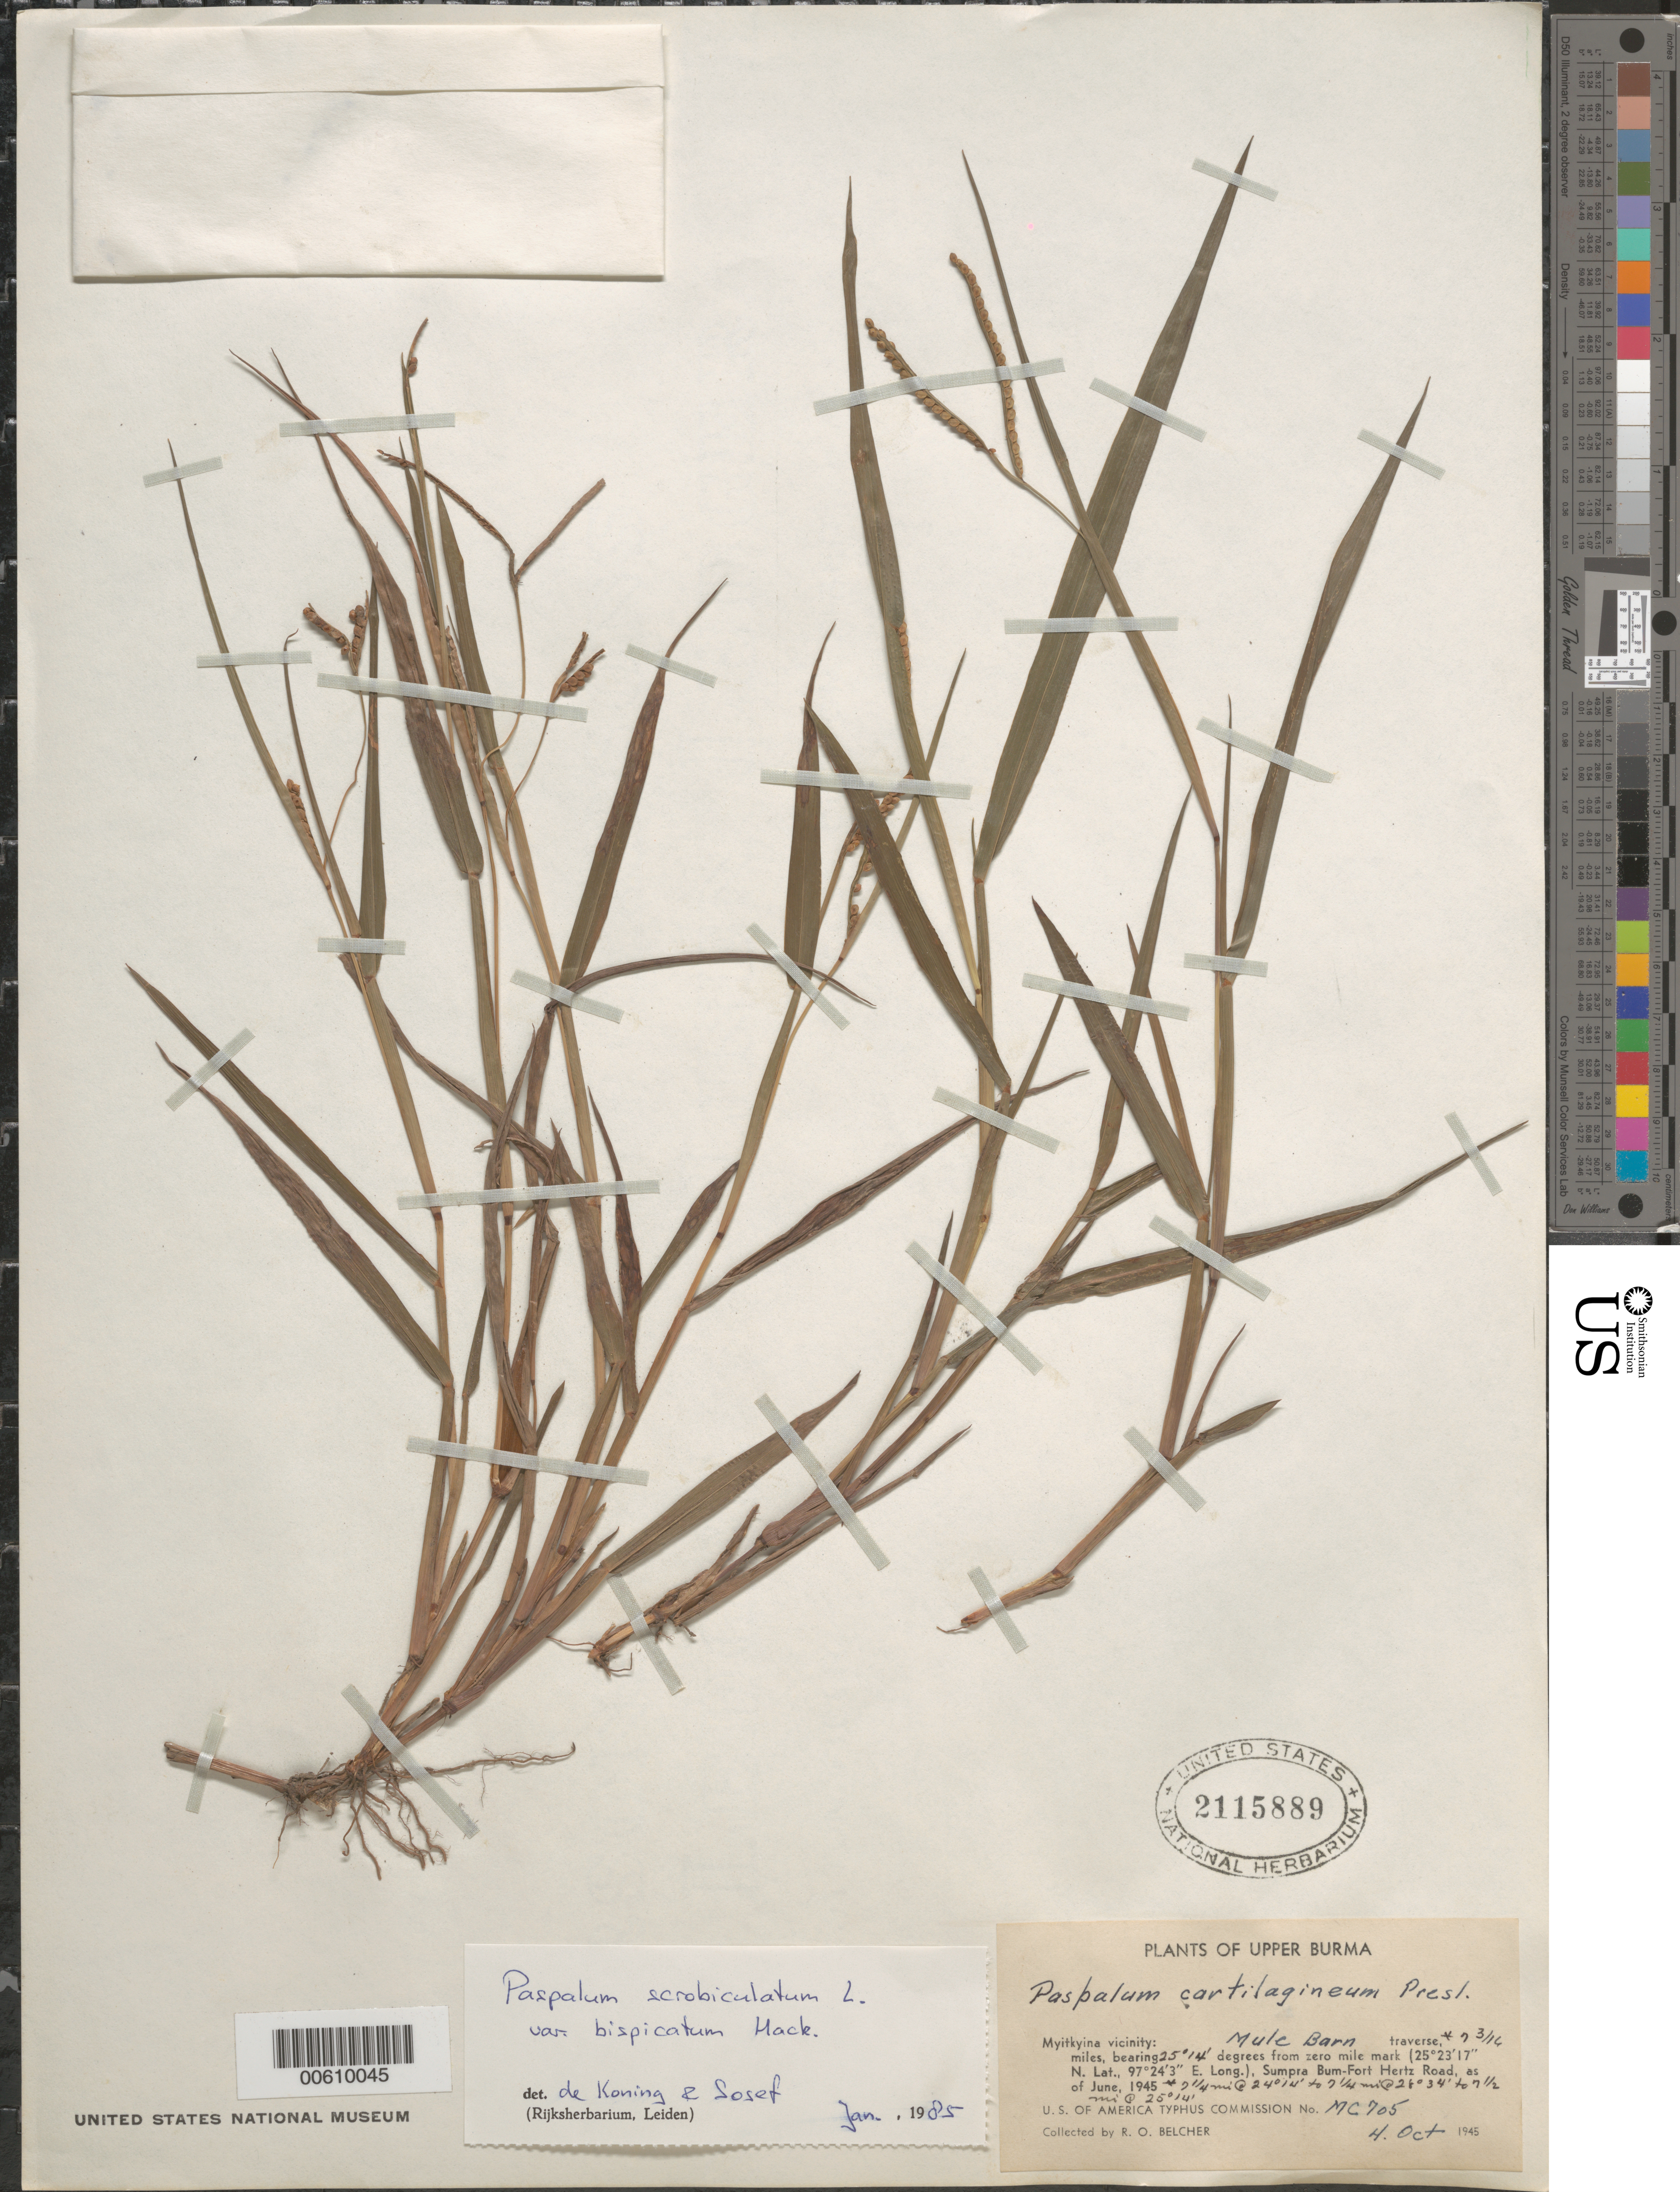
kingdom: Plantae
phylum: Tracheophyta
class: Liliopsida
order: Poales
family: Poaceae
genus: Paspalum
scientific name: Paspalum scrobiculatum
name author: L.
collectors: R. Belcher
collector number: MC 705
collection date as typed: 04 Oct 1945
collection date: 1945-10-04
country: Myanmar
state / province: Kachin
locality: Mule Barn, Myitkyina, Sumpra bum-Ft. Hertz Road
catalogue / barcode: US 2115889